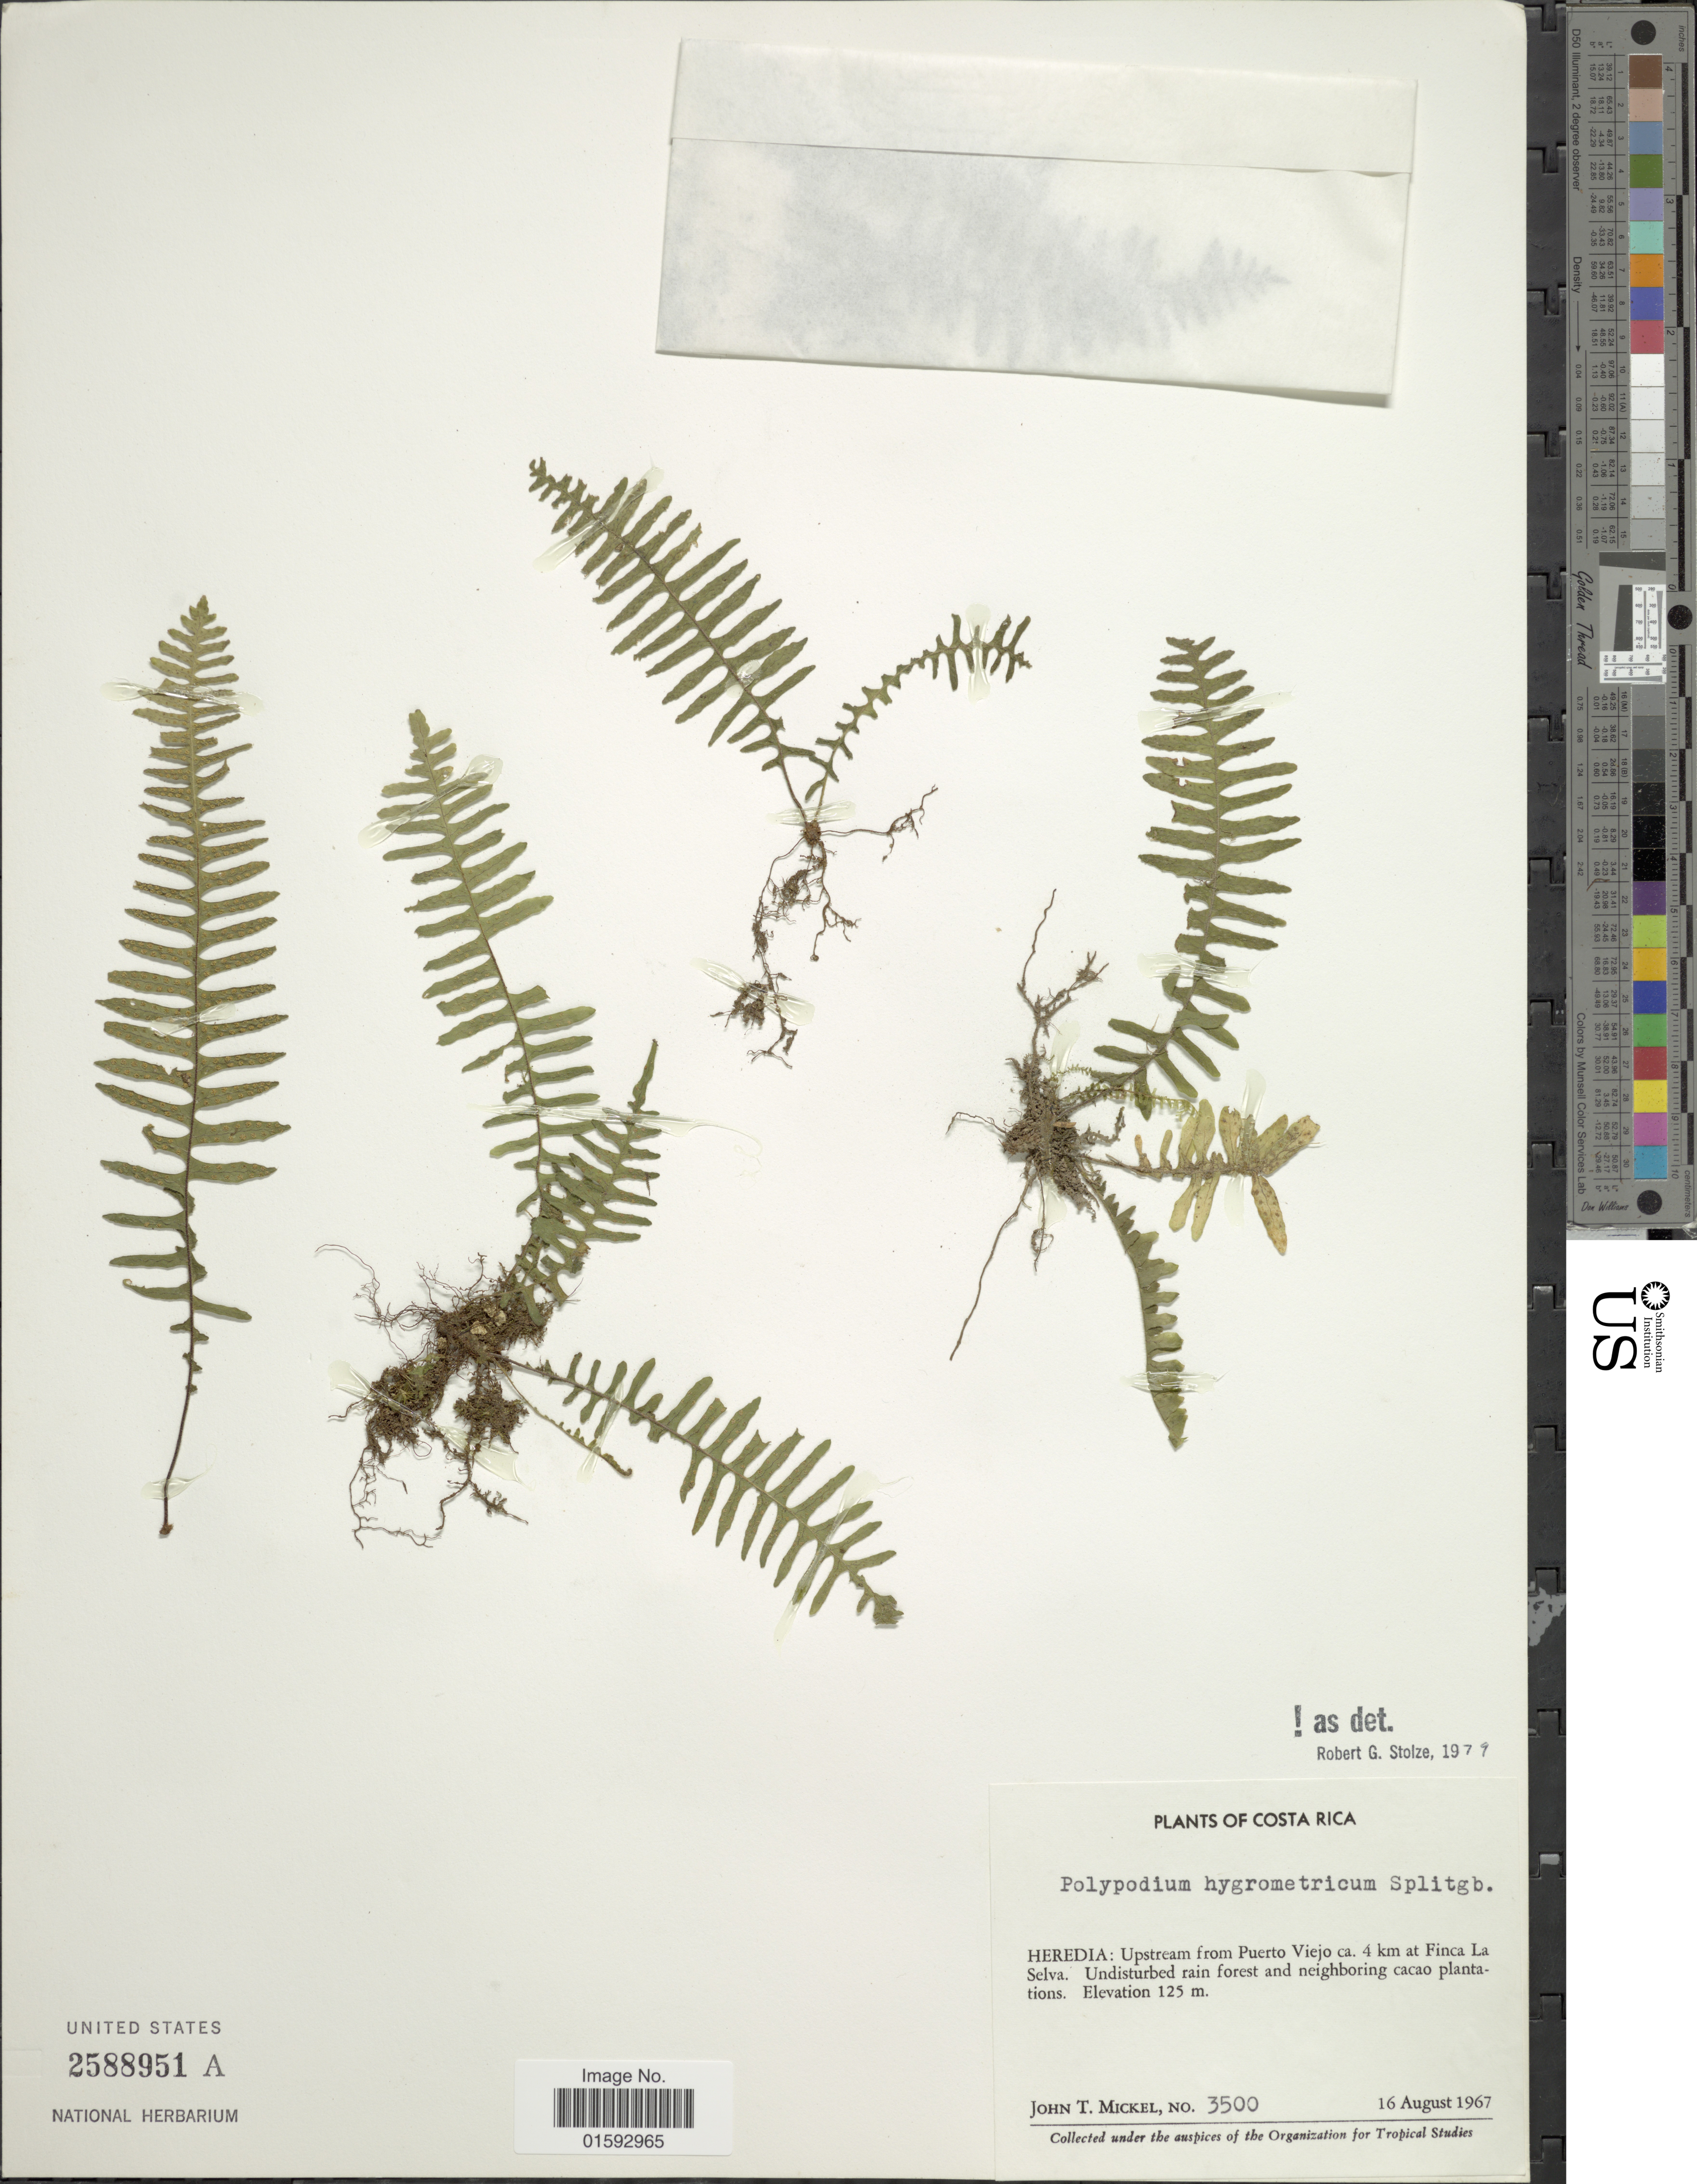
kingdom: Plantae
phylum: Tracheophyta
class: Polypodiopsida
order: Polypodiales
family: Polypodiaceae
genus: Pecluma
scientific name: Pecluma hygrometrica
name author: (Splitg.) M.G. Price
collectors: J. T. Mickel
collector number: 3500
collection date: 1967-08-16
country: Costa Rica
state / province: Heredia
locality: Upstream from Puerto Viejo ca, 4 km at Finca La Selva. Undisturbed rain forest and neighboring cacao plantations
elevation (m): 125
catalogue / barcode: US 2588951A